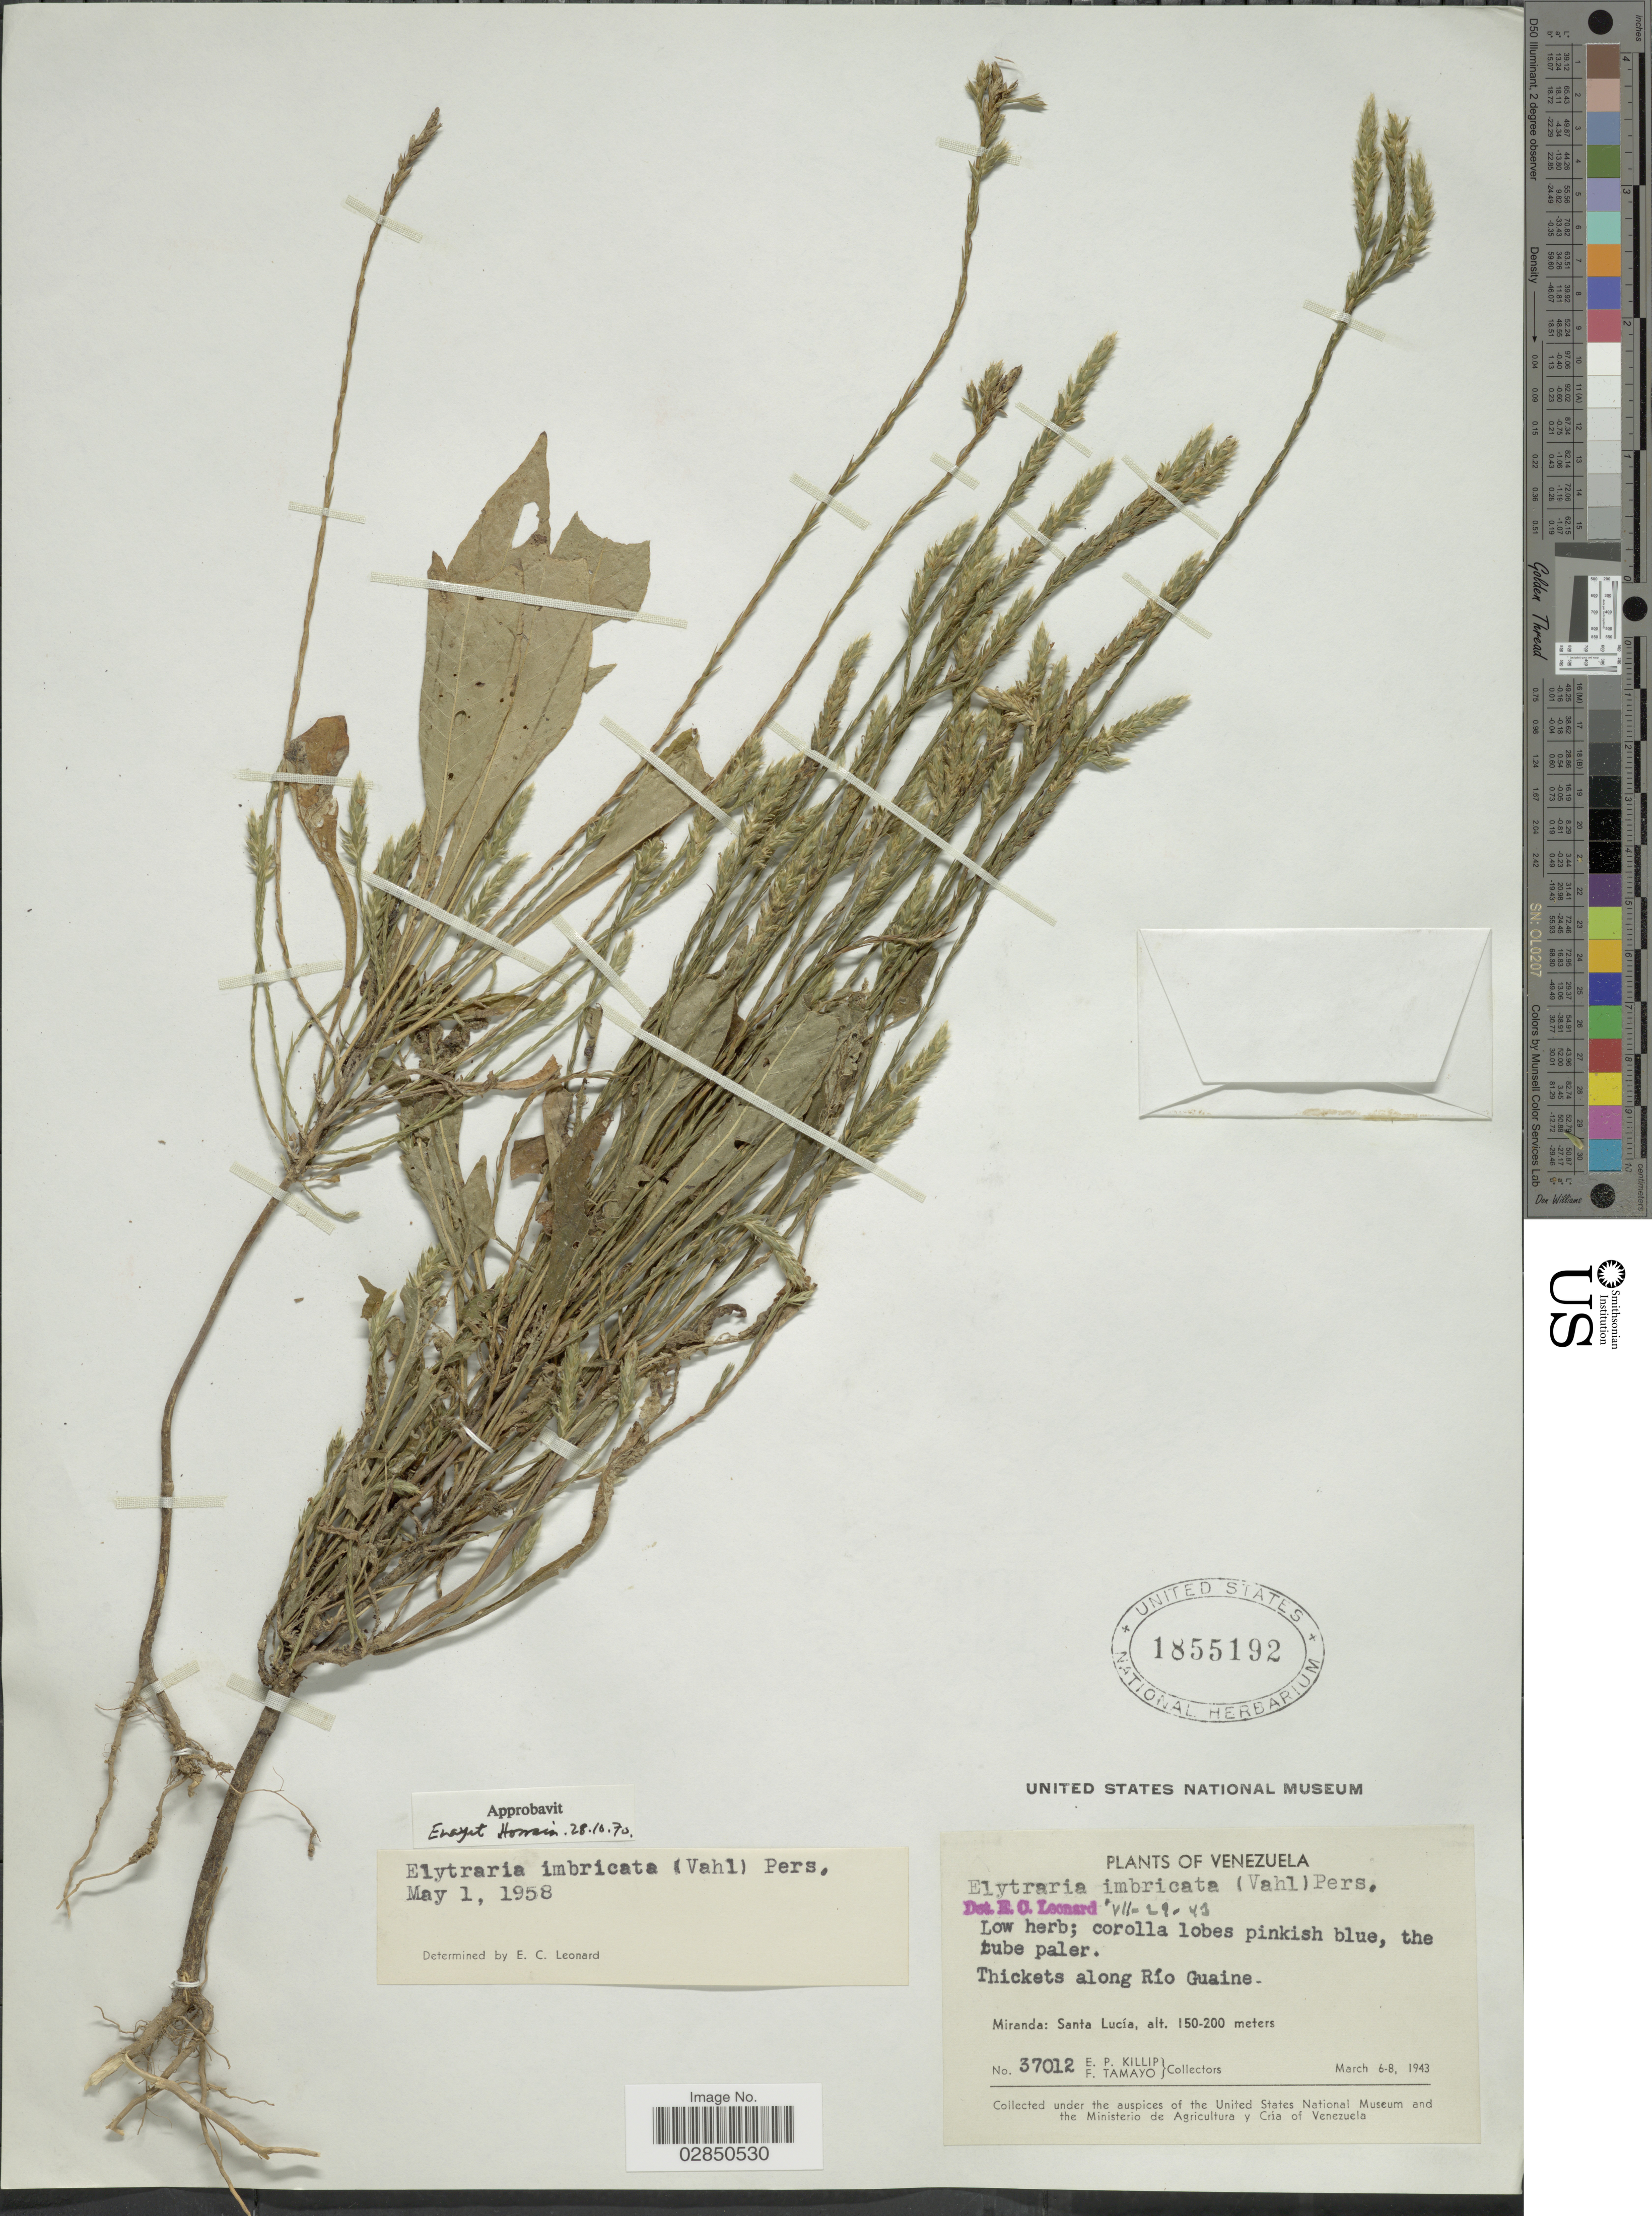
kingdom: Plantae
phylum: Tracheophyta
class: Magnoliopsida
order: Lamiales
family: Acanthaceae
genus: Elytraria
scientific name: Elytraria imbricata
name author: (Vahl) Pers.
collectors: E. P. Killip & F. Tamayo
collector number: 37012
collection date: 1943-03-06/1943-03-08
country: Venezuela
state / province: Miranda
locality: Thickets: Santa Lucía.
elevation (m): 150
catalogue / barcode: US 1855192